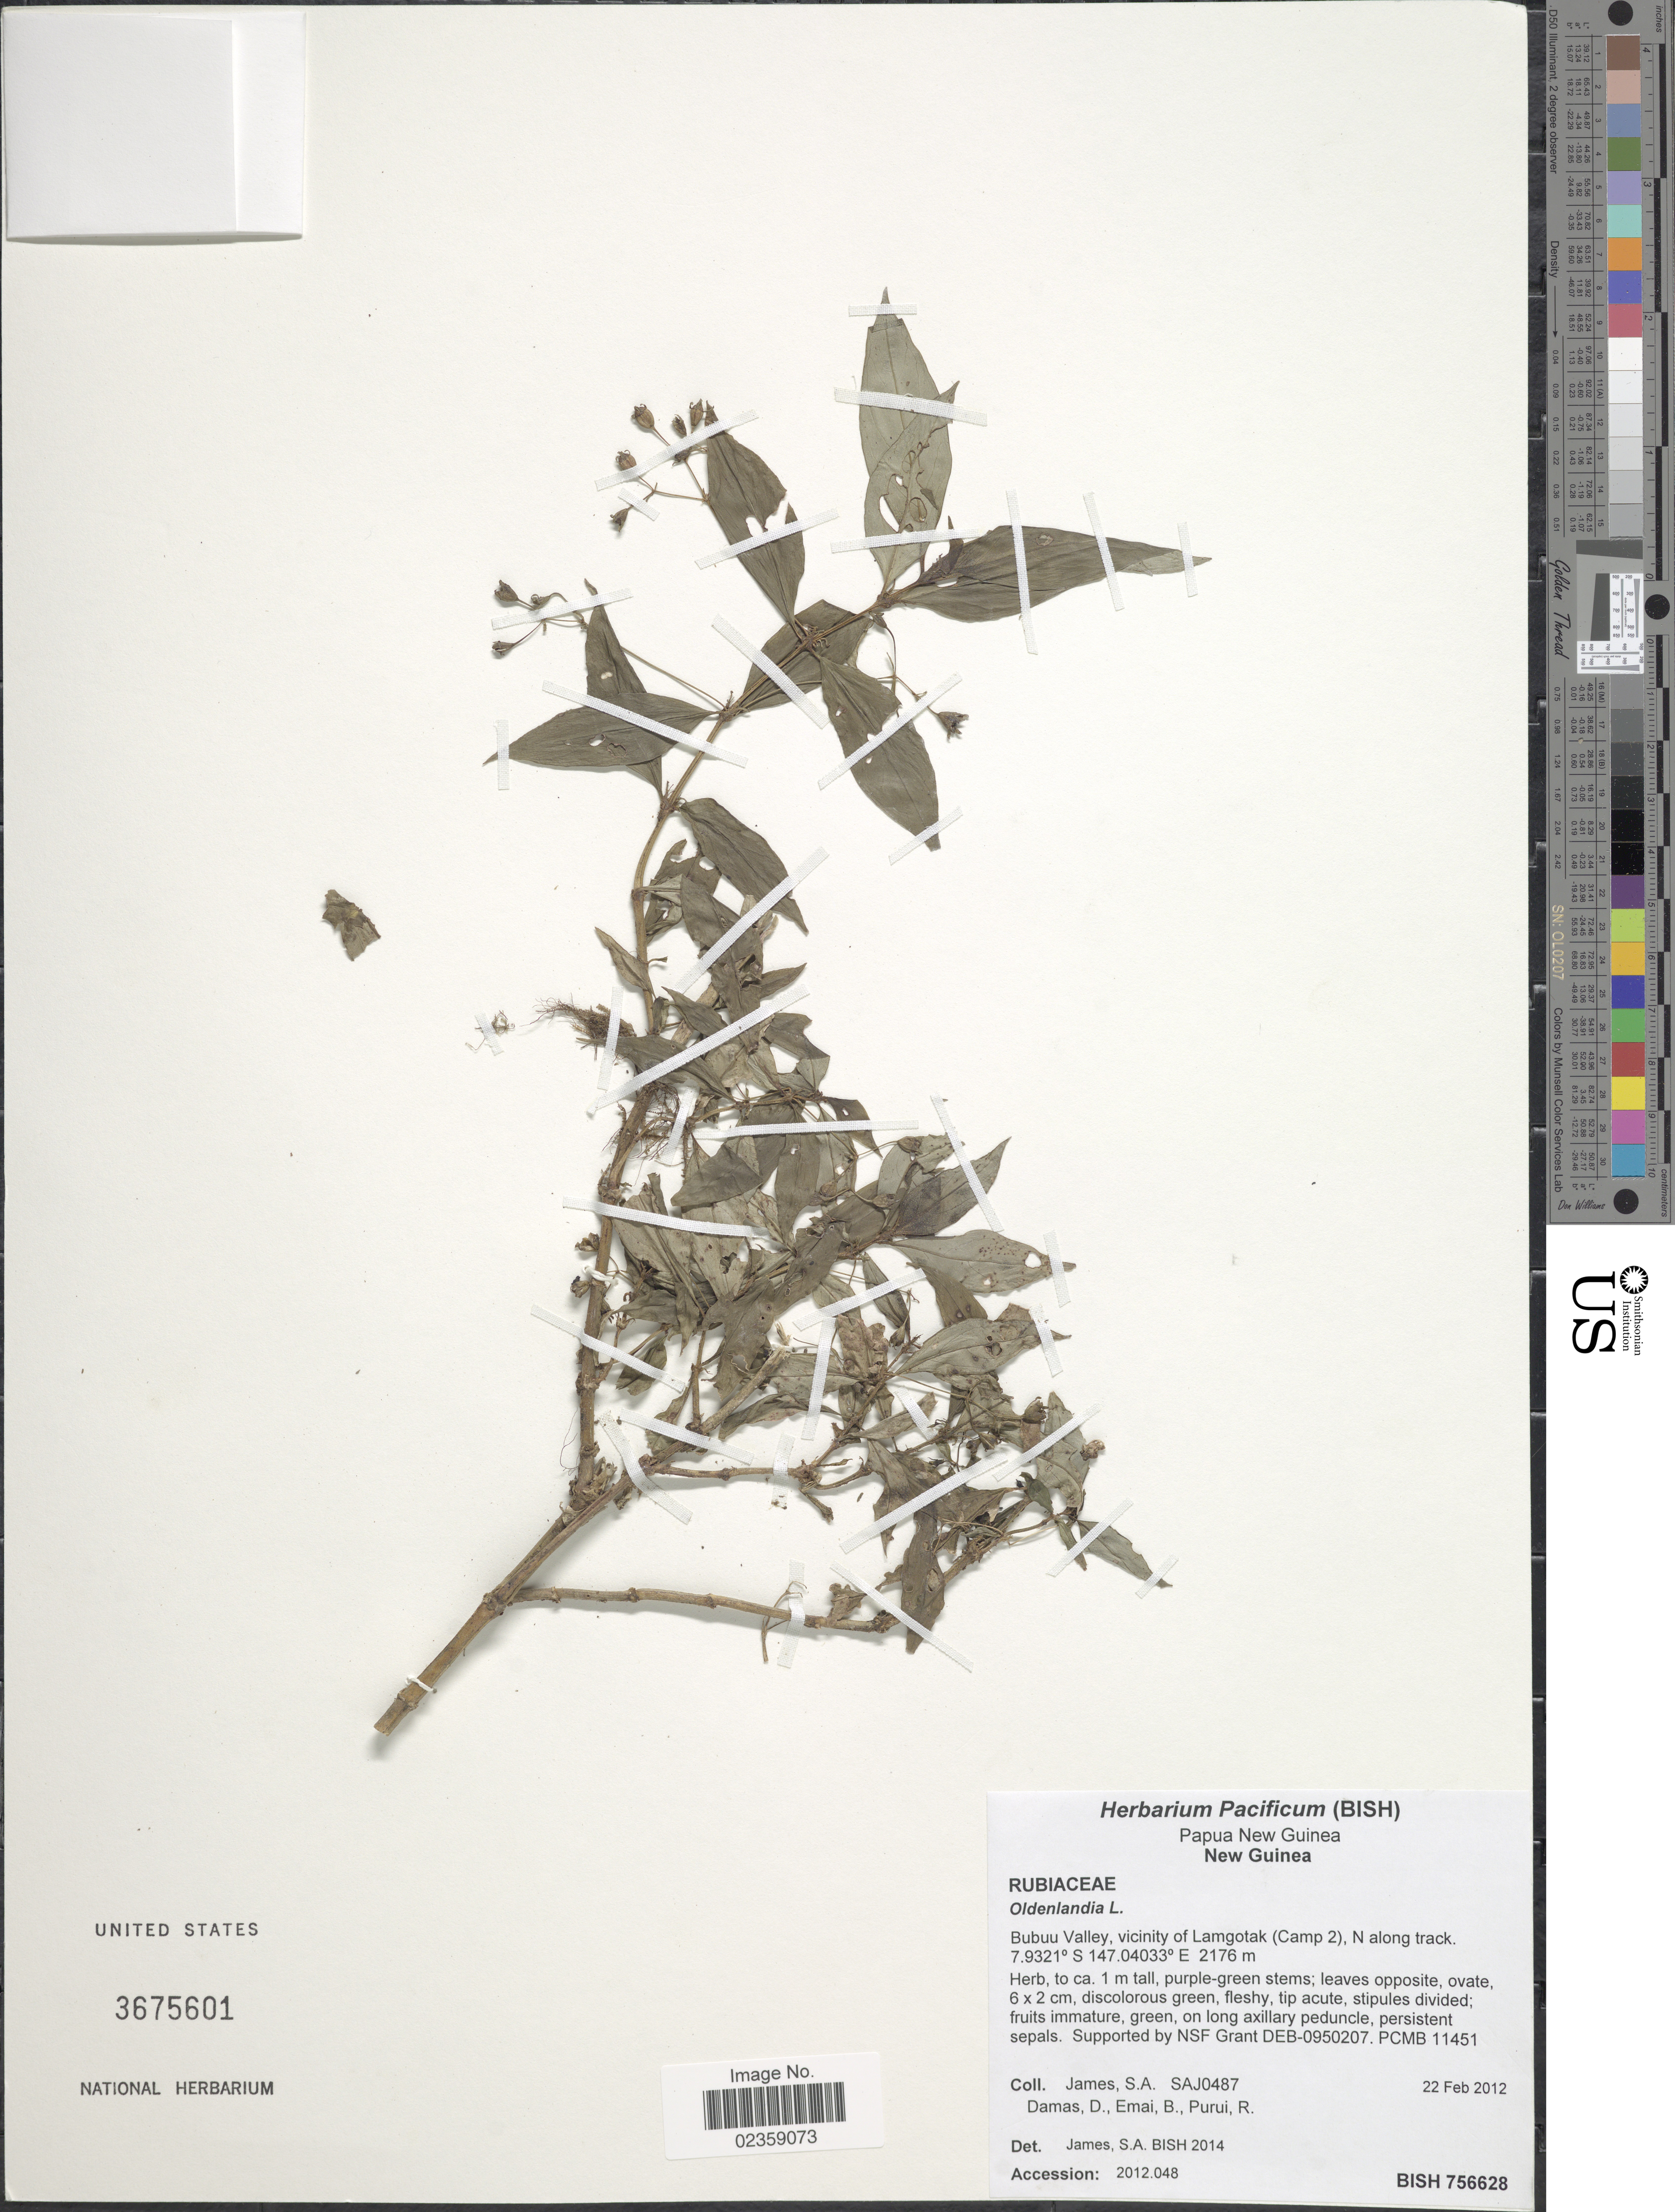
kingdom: Plantae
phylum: Tracheophyta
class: Magnoliopsida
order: Gentianales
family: Rubiaceae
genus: Oldenlandia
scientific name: Oldenlandia sp.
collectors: S. James, D. Damas, B. Emai & R. Purui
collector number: SAJ0487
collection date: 2012-02-22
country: Papua New Guinea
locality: New Guinea. Bubuu Valley, vicinity of Lamgotak (Camp 2), N along track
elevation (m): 2176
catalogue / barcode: US 3675601